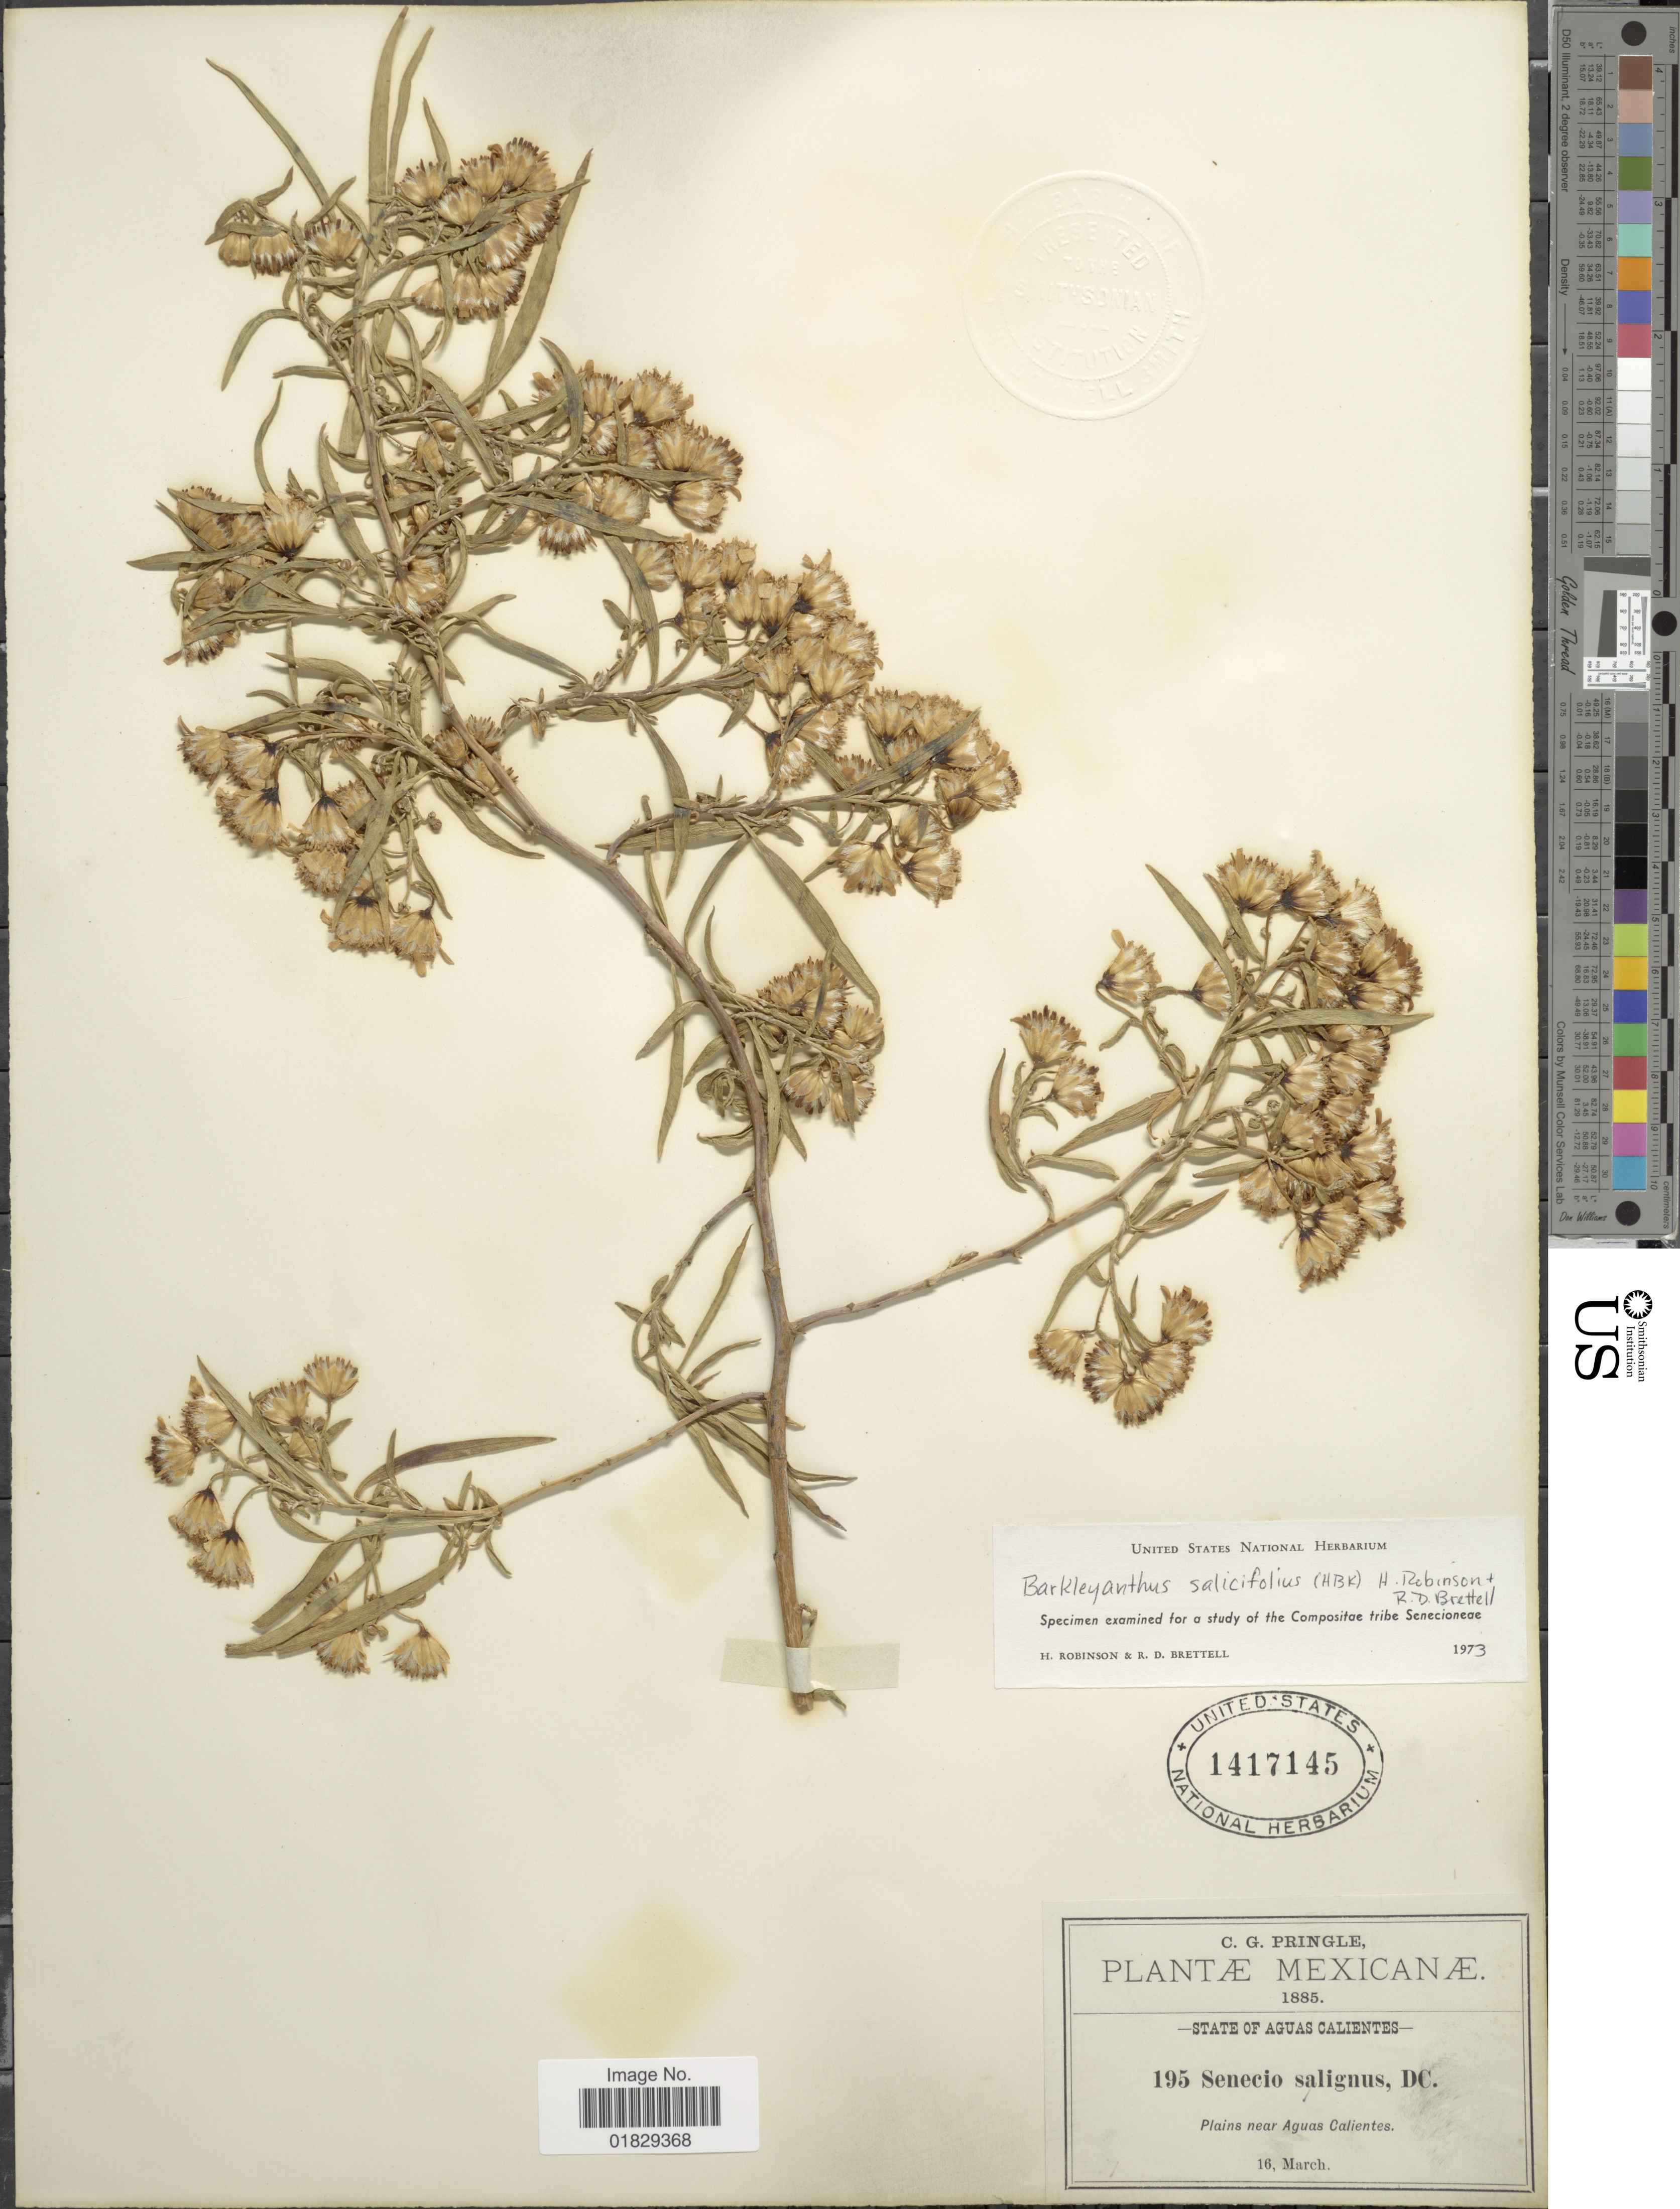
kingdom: Plantae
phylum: Tracheophyta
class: Magnoliopsida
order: Asterales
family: Asteraceae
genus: Barkleyanthus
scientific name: Barkleyanthus salicifolius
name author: (Kunth) H. Rob. & Brettell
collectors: C. G. Pringle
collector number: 195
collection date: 1885-03-16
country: Mexico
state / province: Aguascalientes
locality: State of Aguas Calientes. Plains near Aguas Calientes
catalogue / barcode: US 1417145